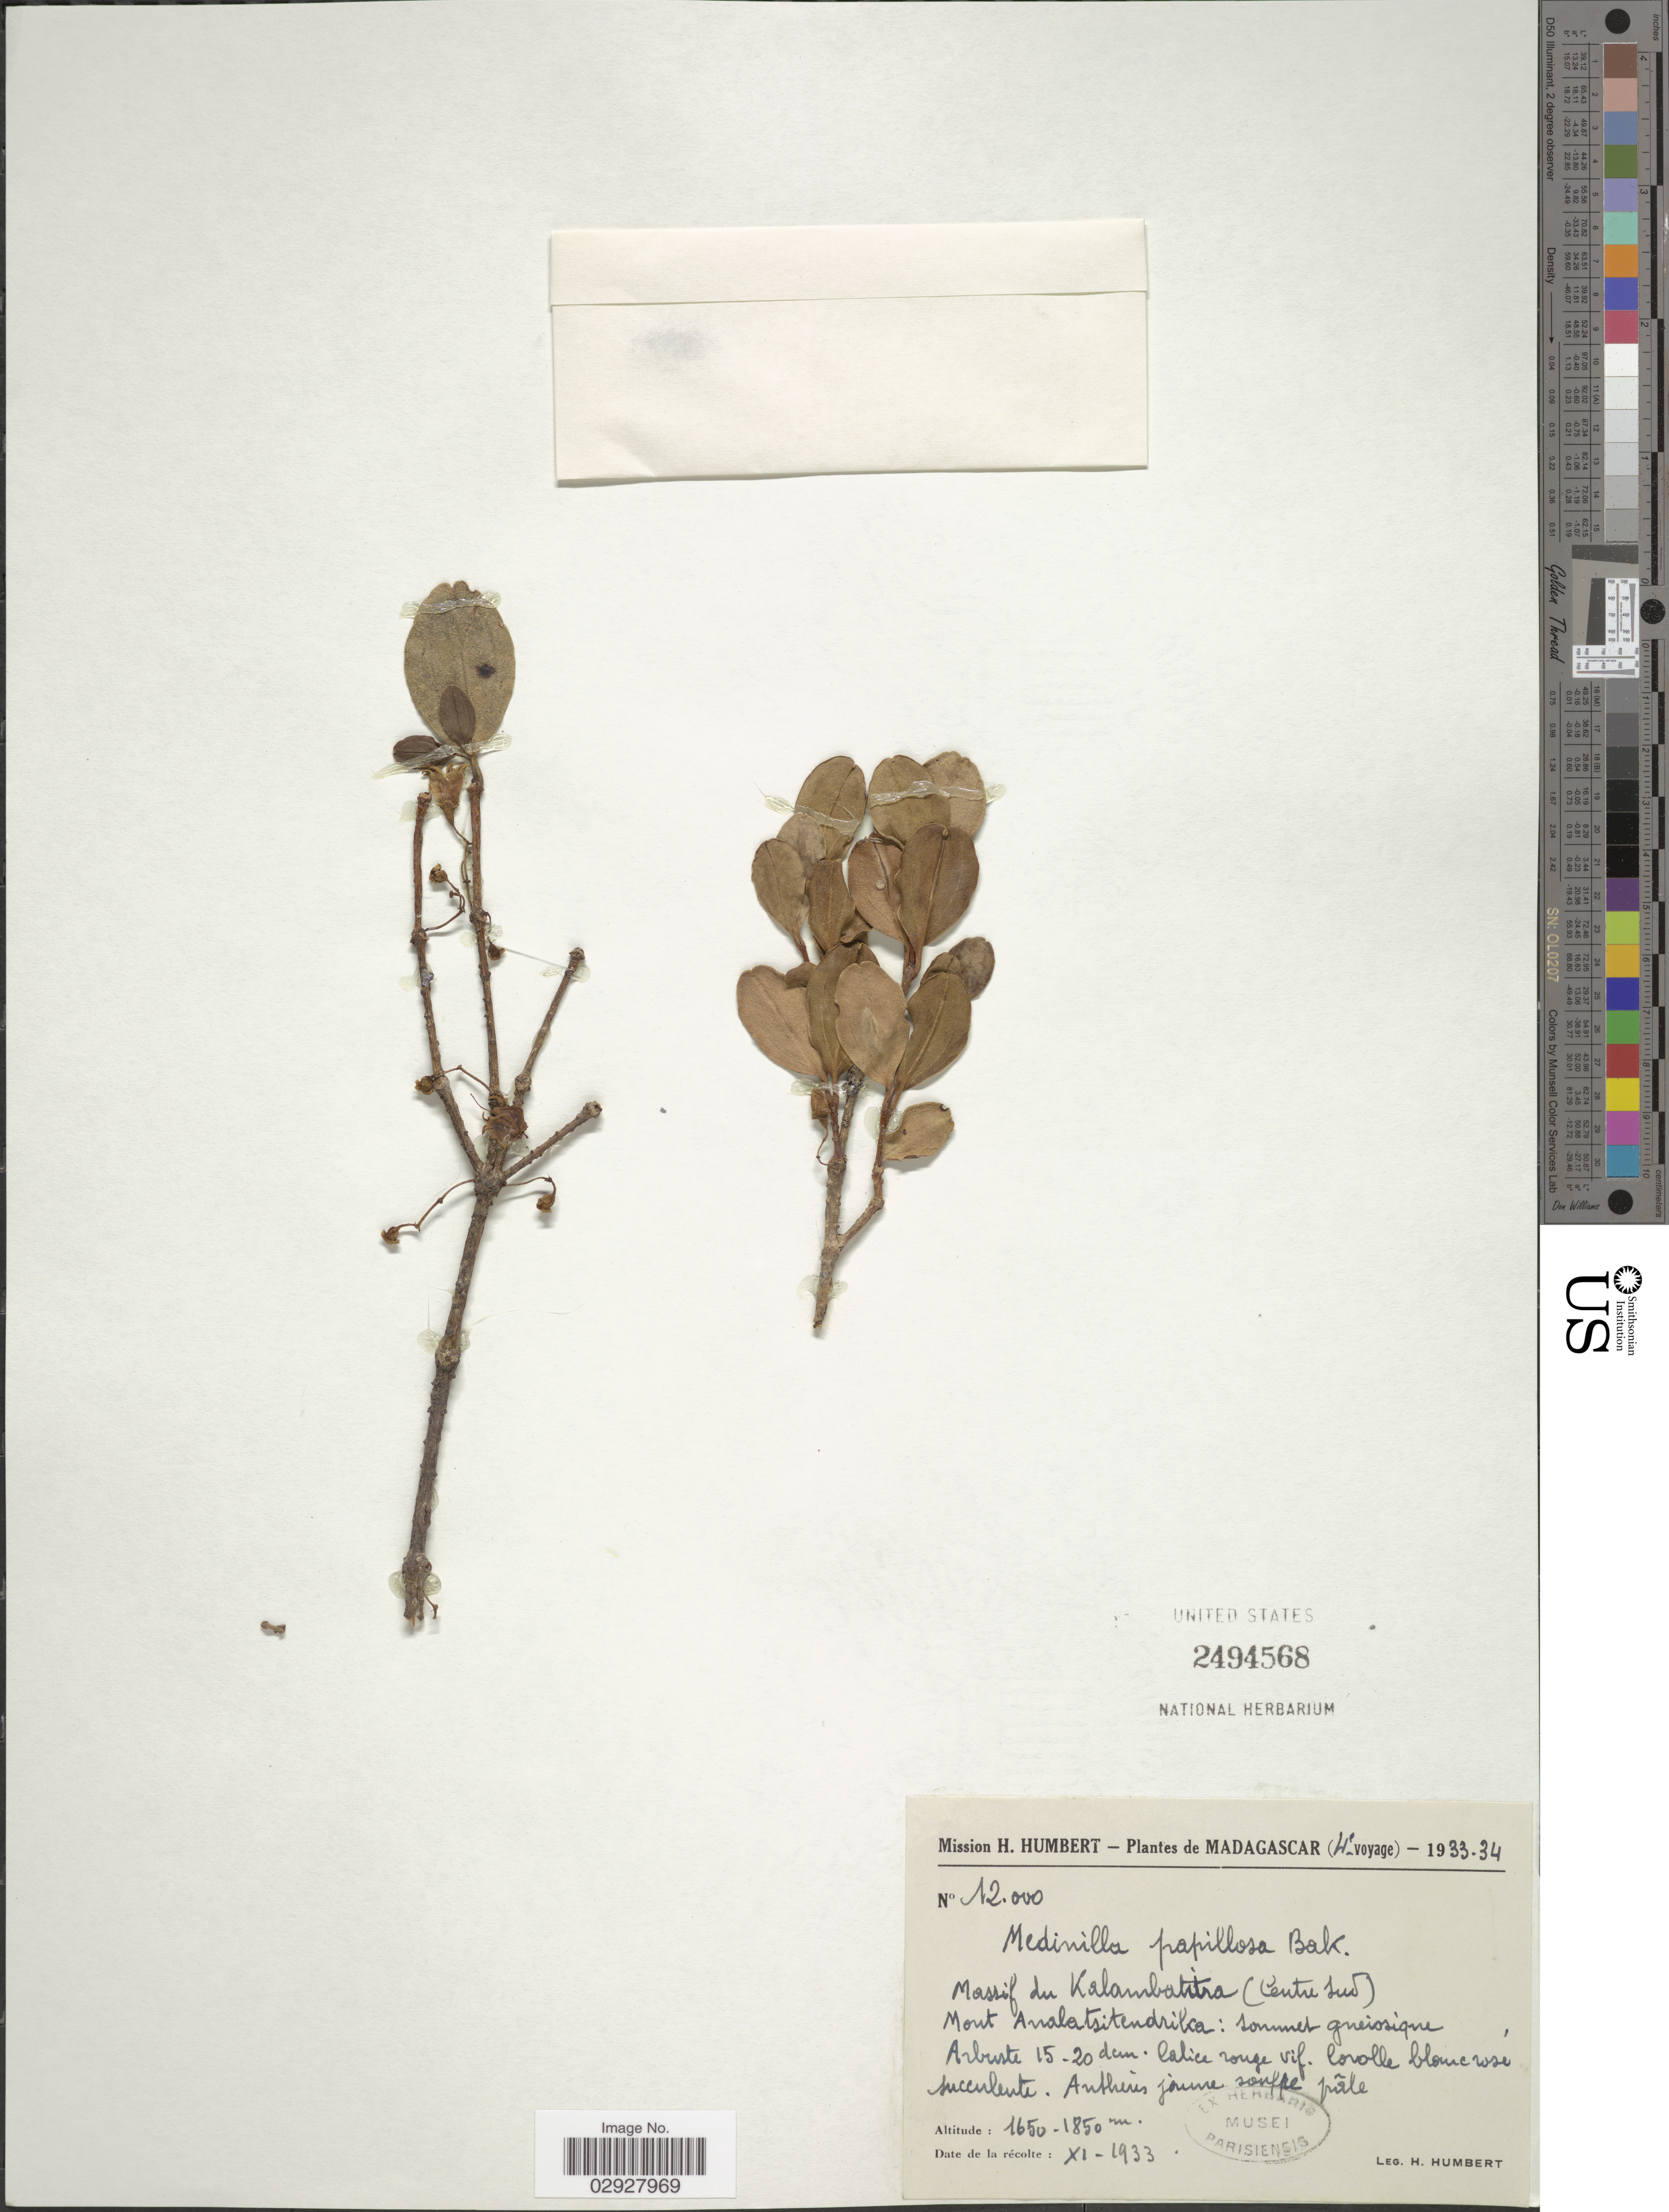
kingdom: Plantae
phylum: Tracheophyta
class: Magnoliopsida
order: Myrtales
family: Melastomataceae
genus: Medinilla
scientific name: Medinilla papillosa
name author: Baker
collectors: H. Humbert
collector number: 12000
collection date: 1933-11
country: Madagascar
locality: Massif du Kalambatitra (Centre sud) Mont Analatsitendrilca: sommet gneiosique.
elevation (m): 1650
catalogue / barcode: US 2494568